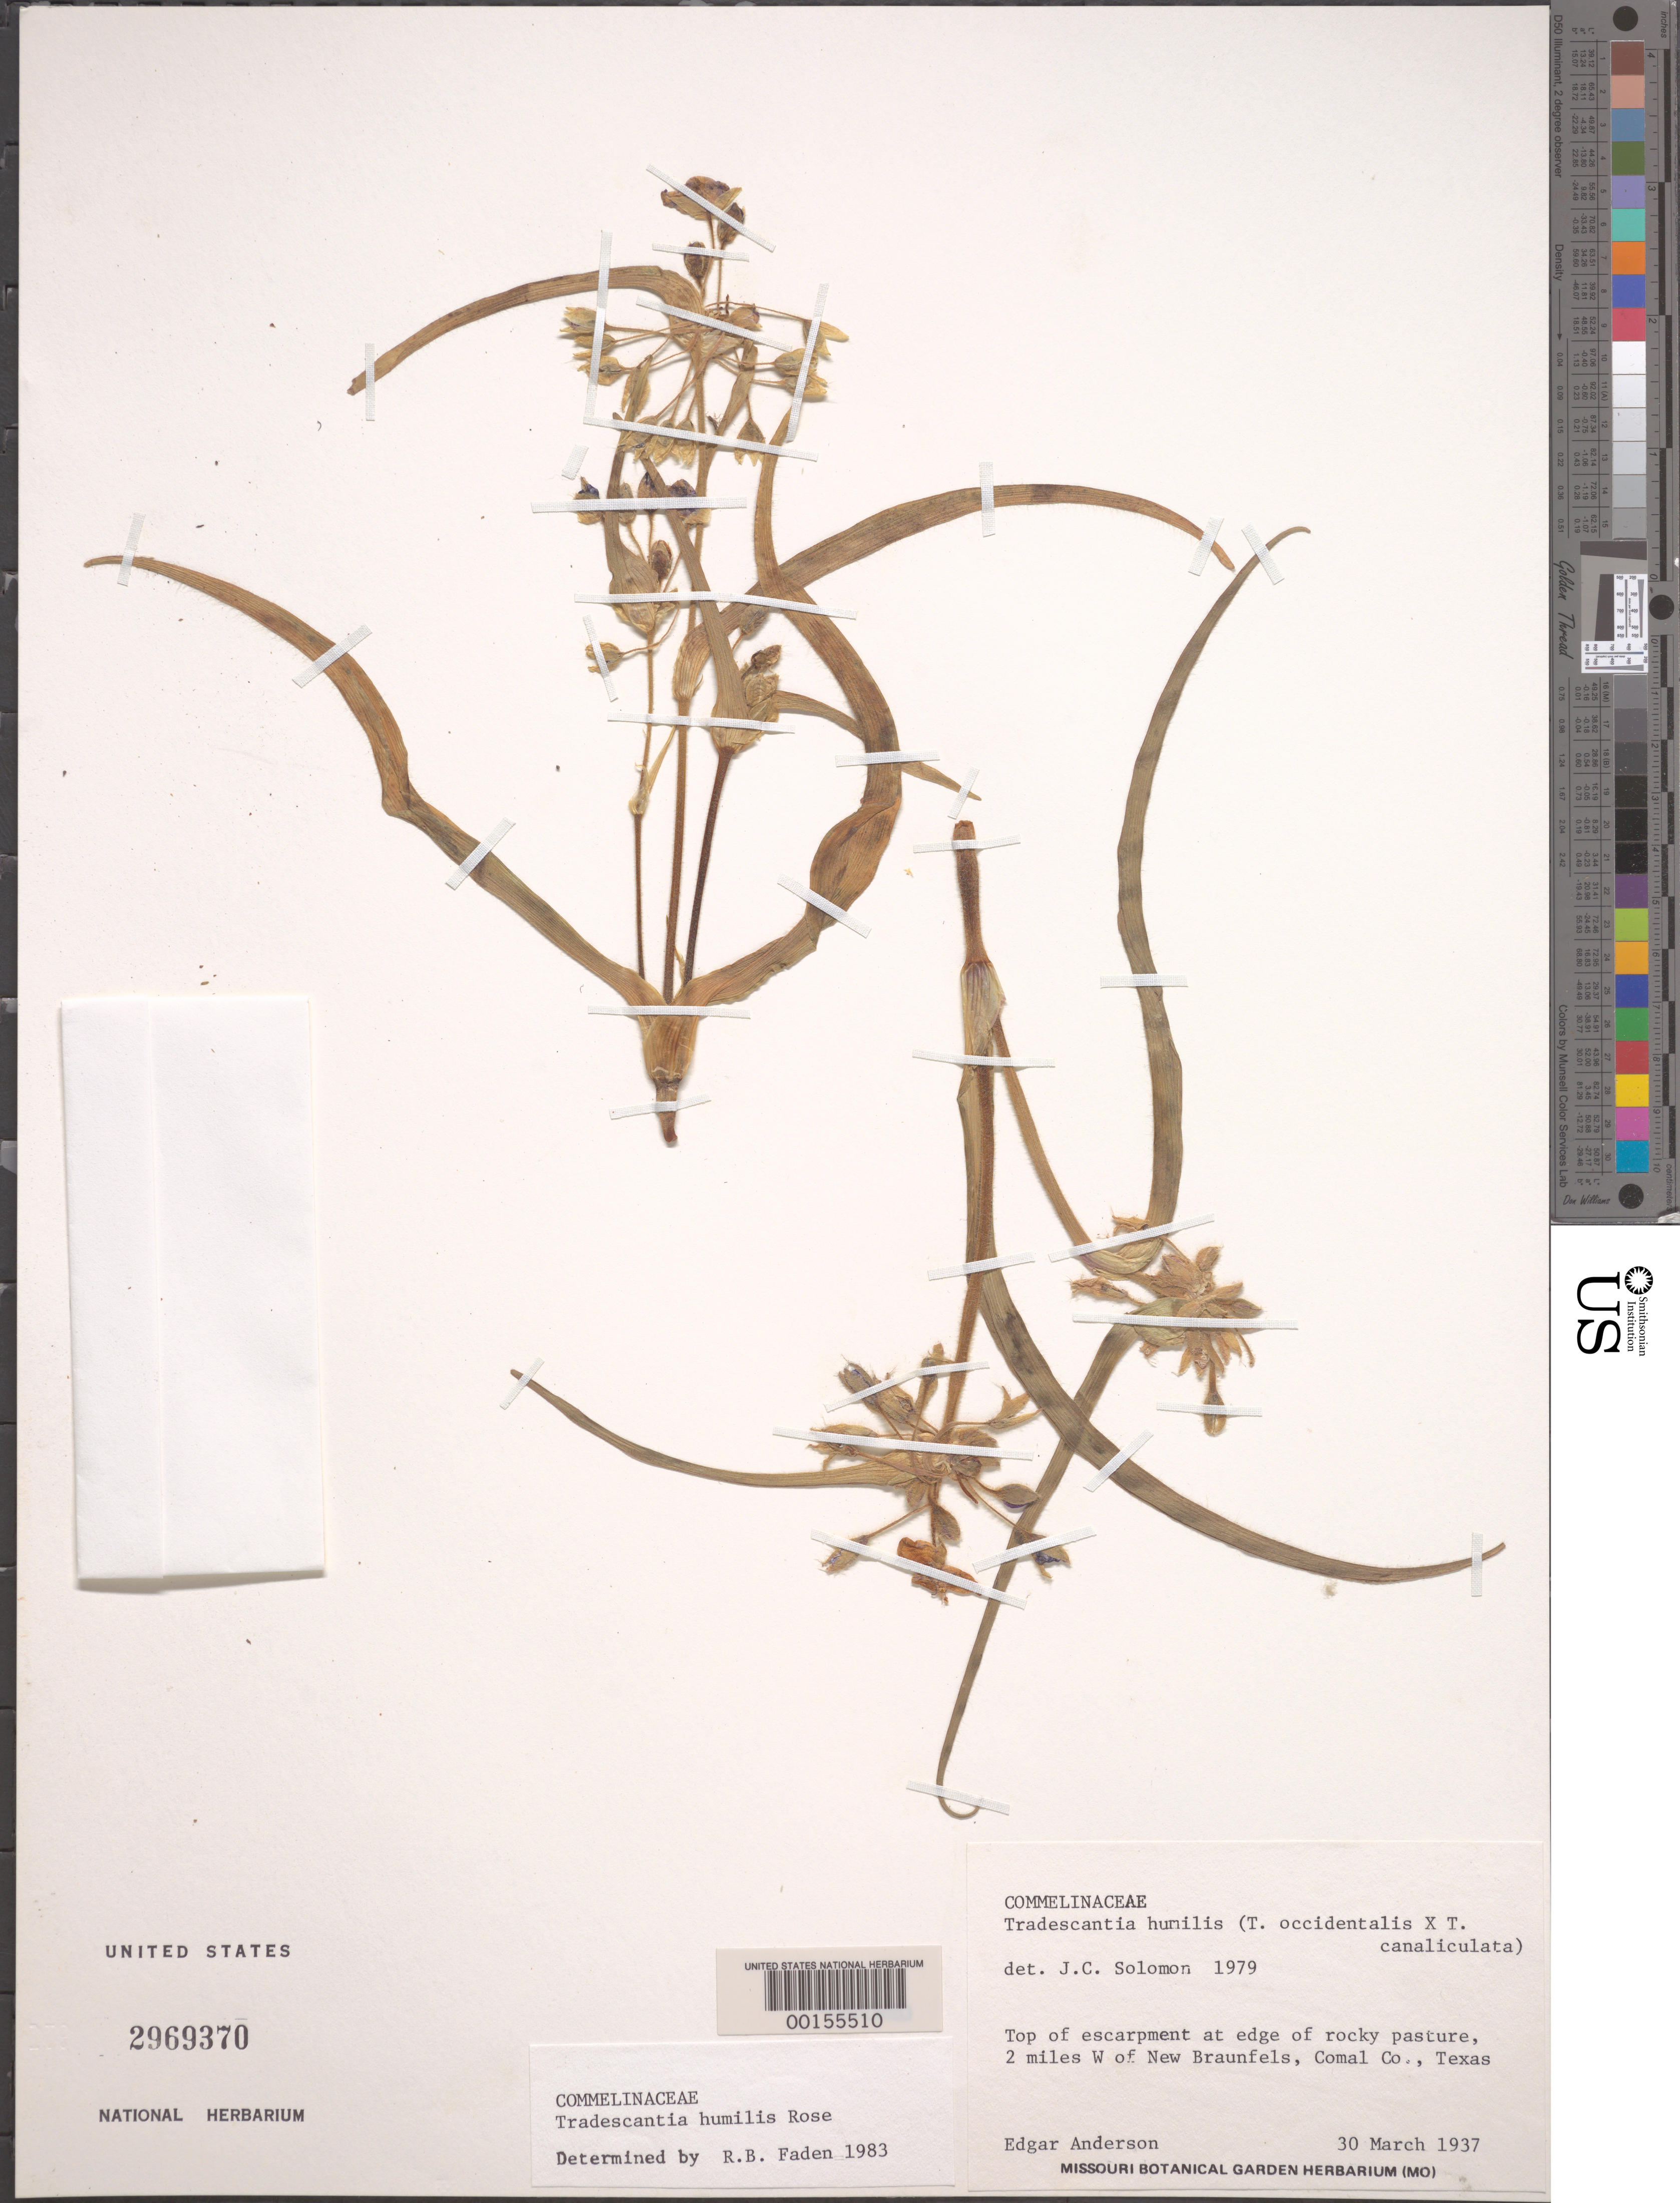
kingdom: Plantae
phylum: Tracheophyta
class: Liliopsida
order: Commelinales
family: Commelinaceae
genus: Tradescantia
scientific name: Tradescantia humilis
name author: Rose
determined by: Faden, Robert B., (US), Smithsonian Institution - National Museum of Natural History (UNITED STATES)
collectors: E. S. Anderson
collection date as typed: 30 Mar 1937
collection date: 1937-03-30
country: United States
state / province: Texas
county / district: Comal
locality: W of new braunfels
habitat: Edge of rocky pasture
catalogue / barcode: US 2969370